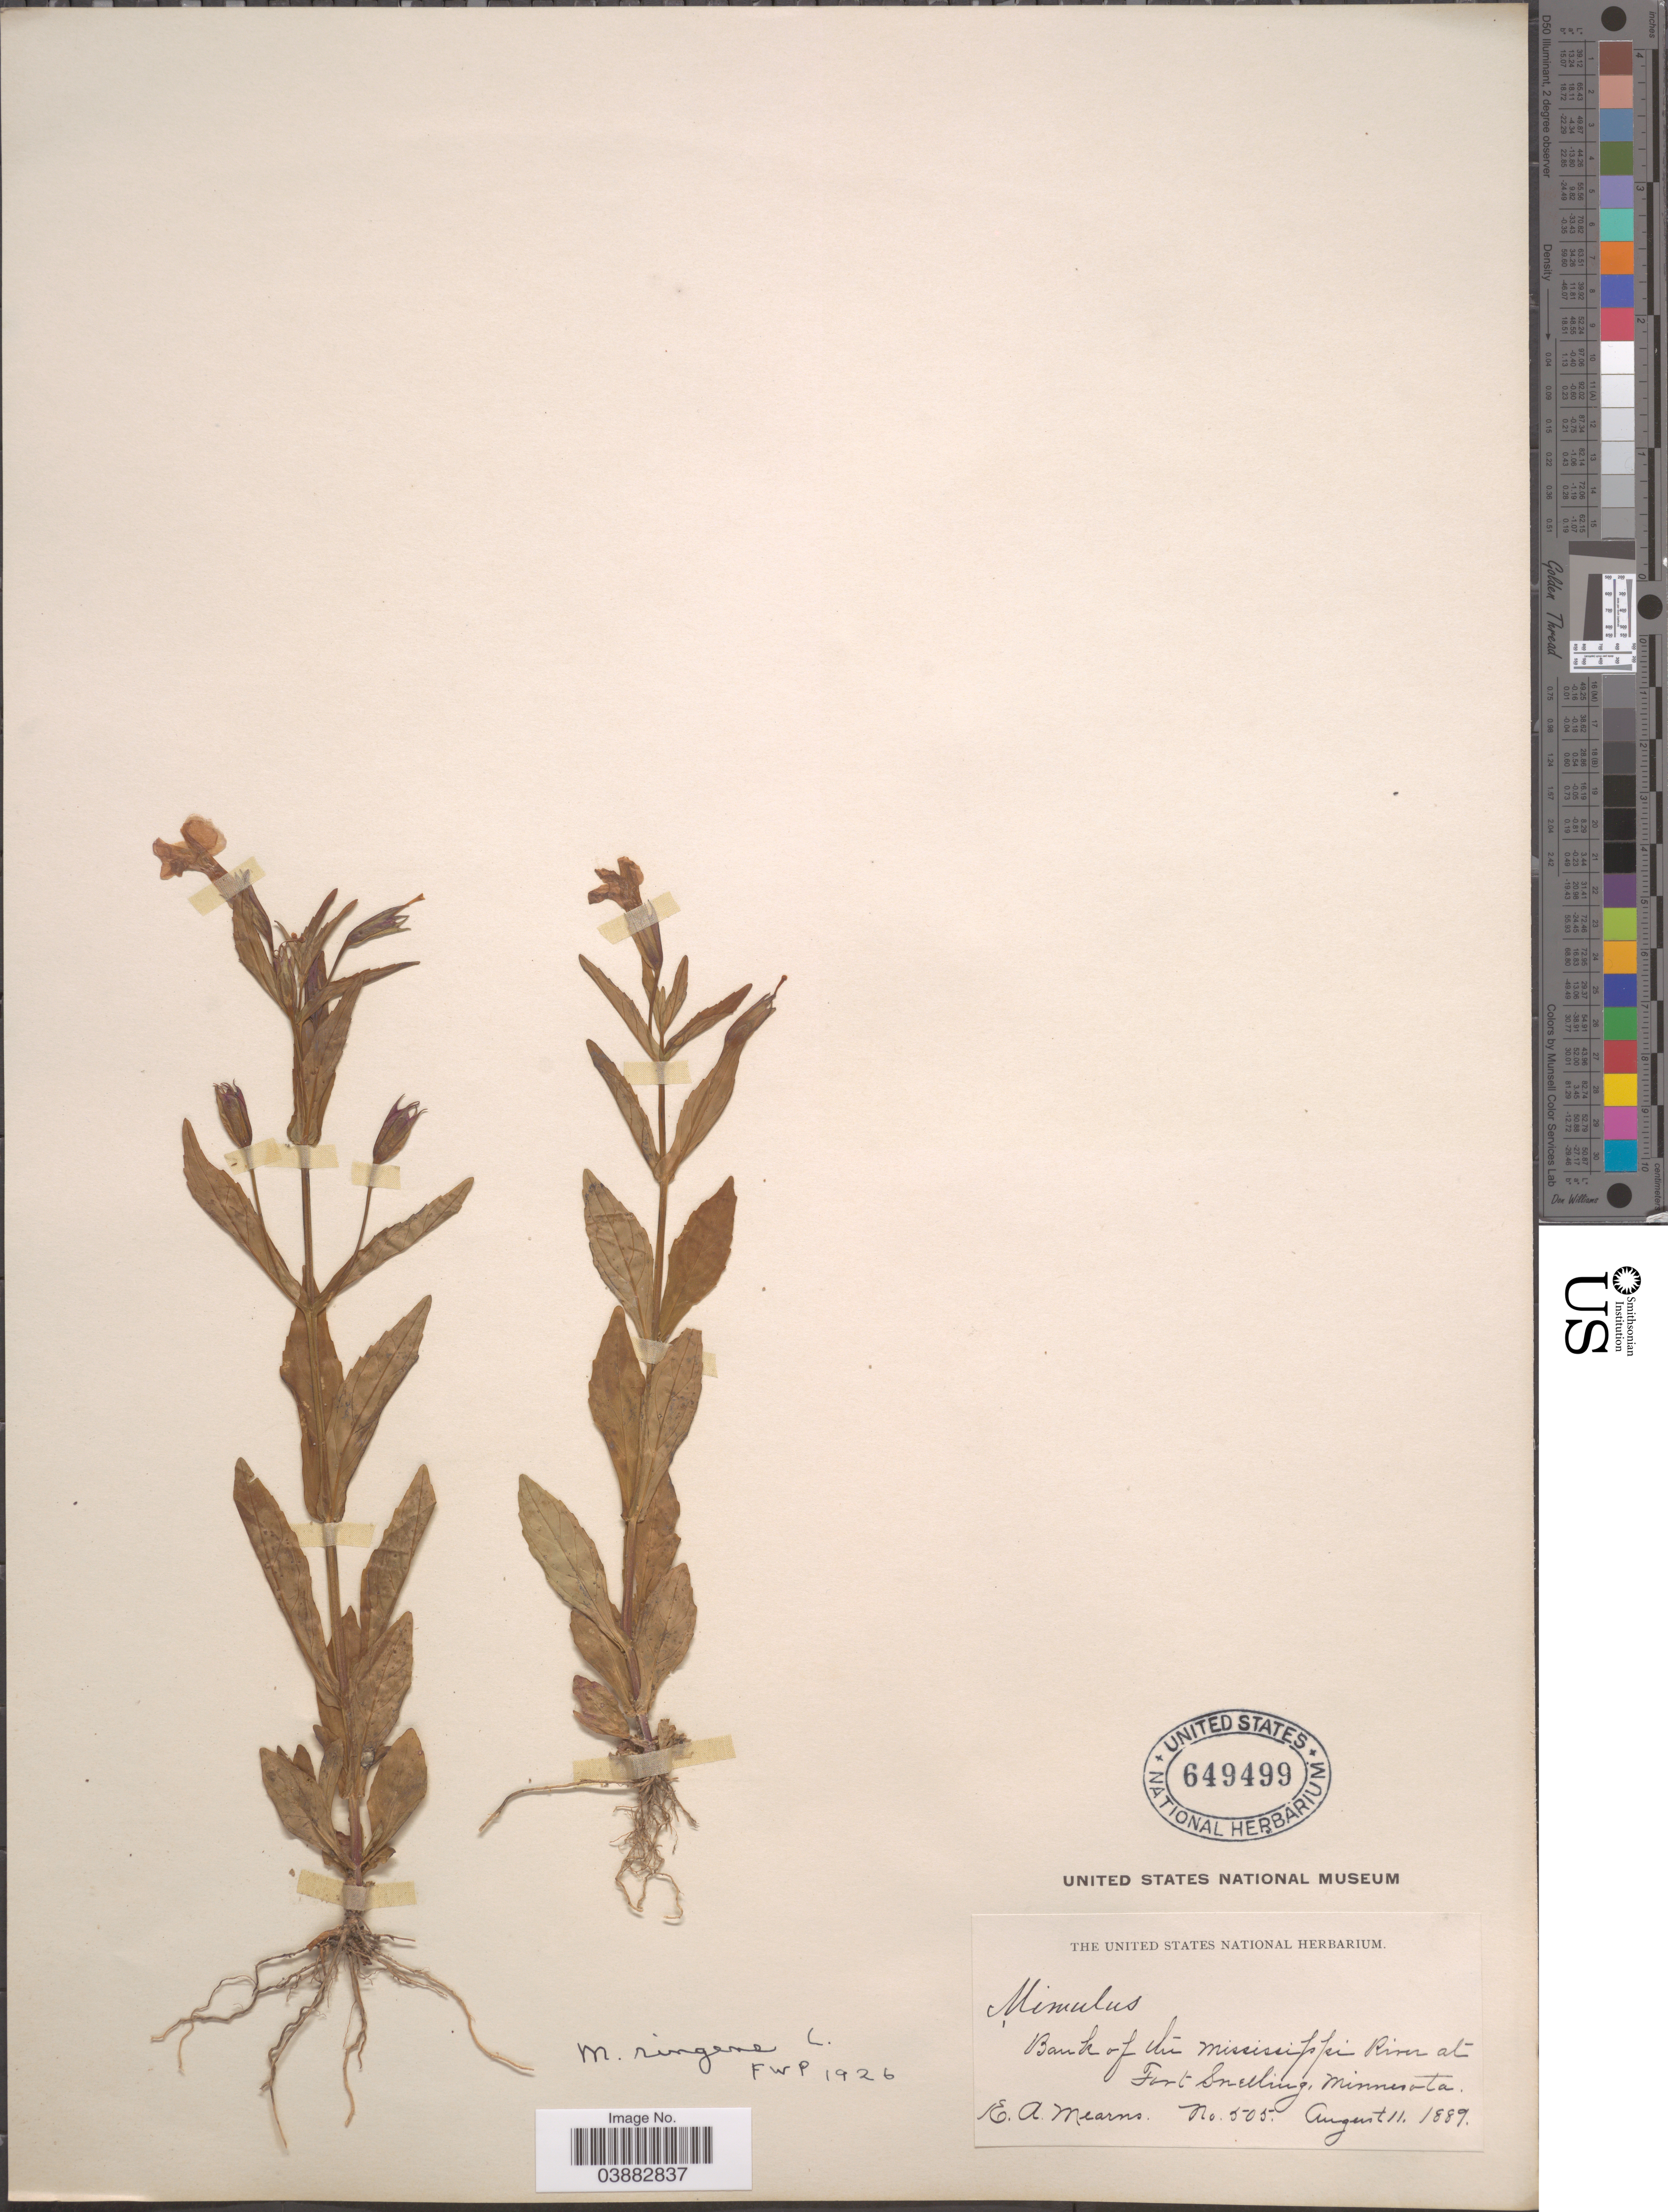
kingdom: Plantae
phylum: Tracheophyta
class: Magnoliopsida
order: Lamiales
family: Phrymaceae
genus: Mimulus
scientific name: Mimulus ringens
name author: L.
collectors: E. A. Mearns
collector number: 505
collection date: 1889-08-11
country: United States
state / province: Minnesota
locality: Bank of the Mississippi River at Fort Snelling.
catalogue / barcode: US 649499